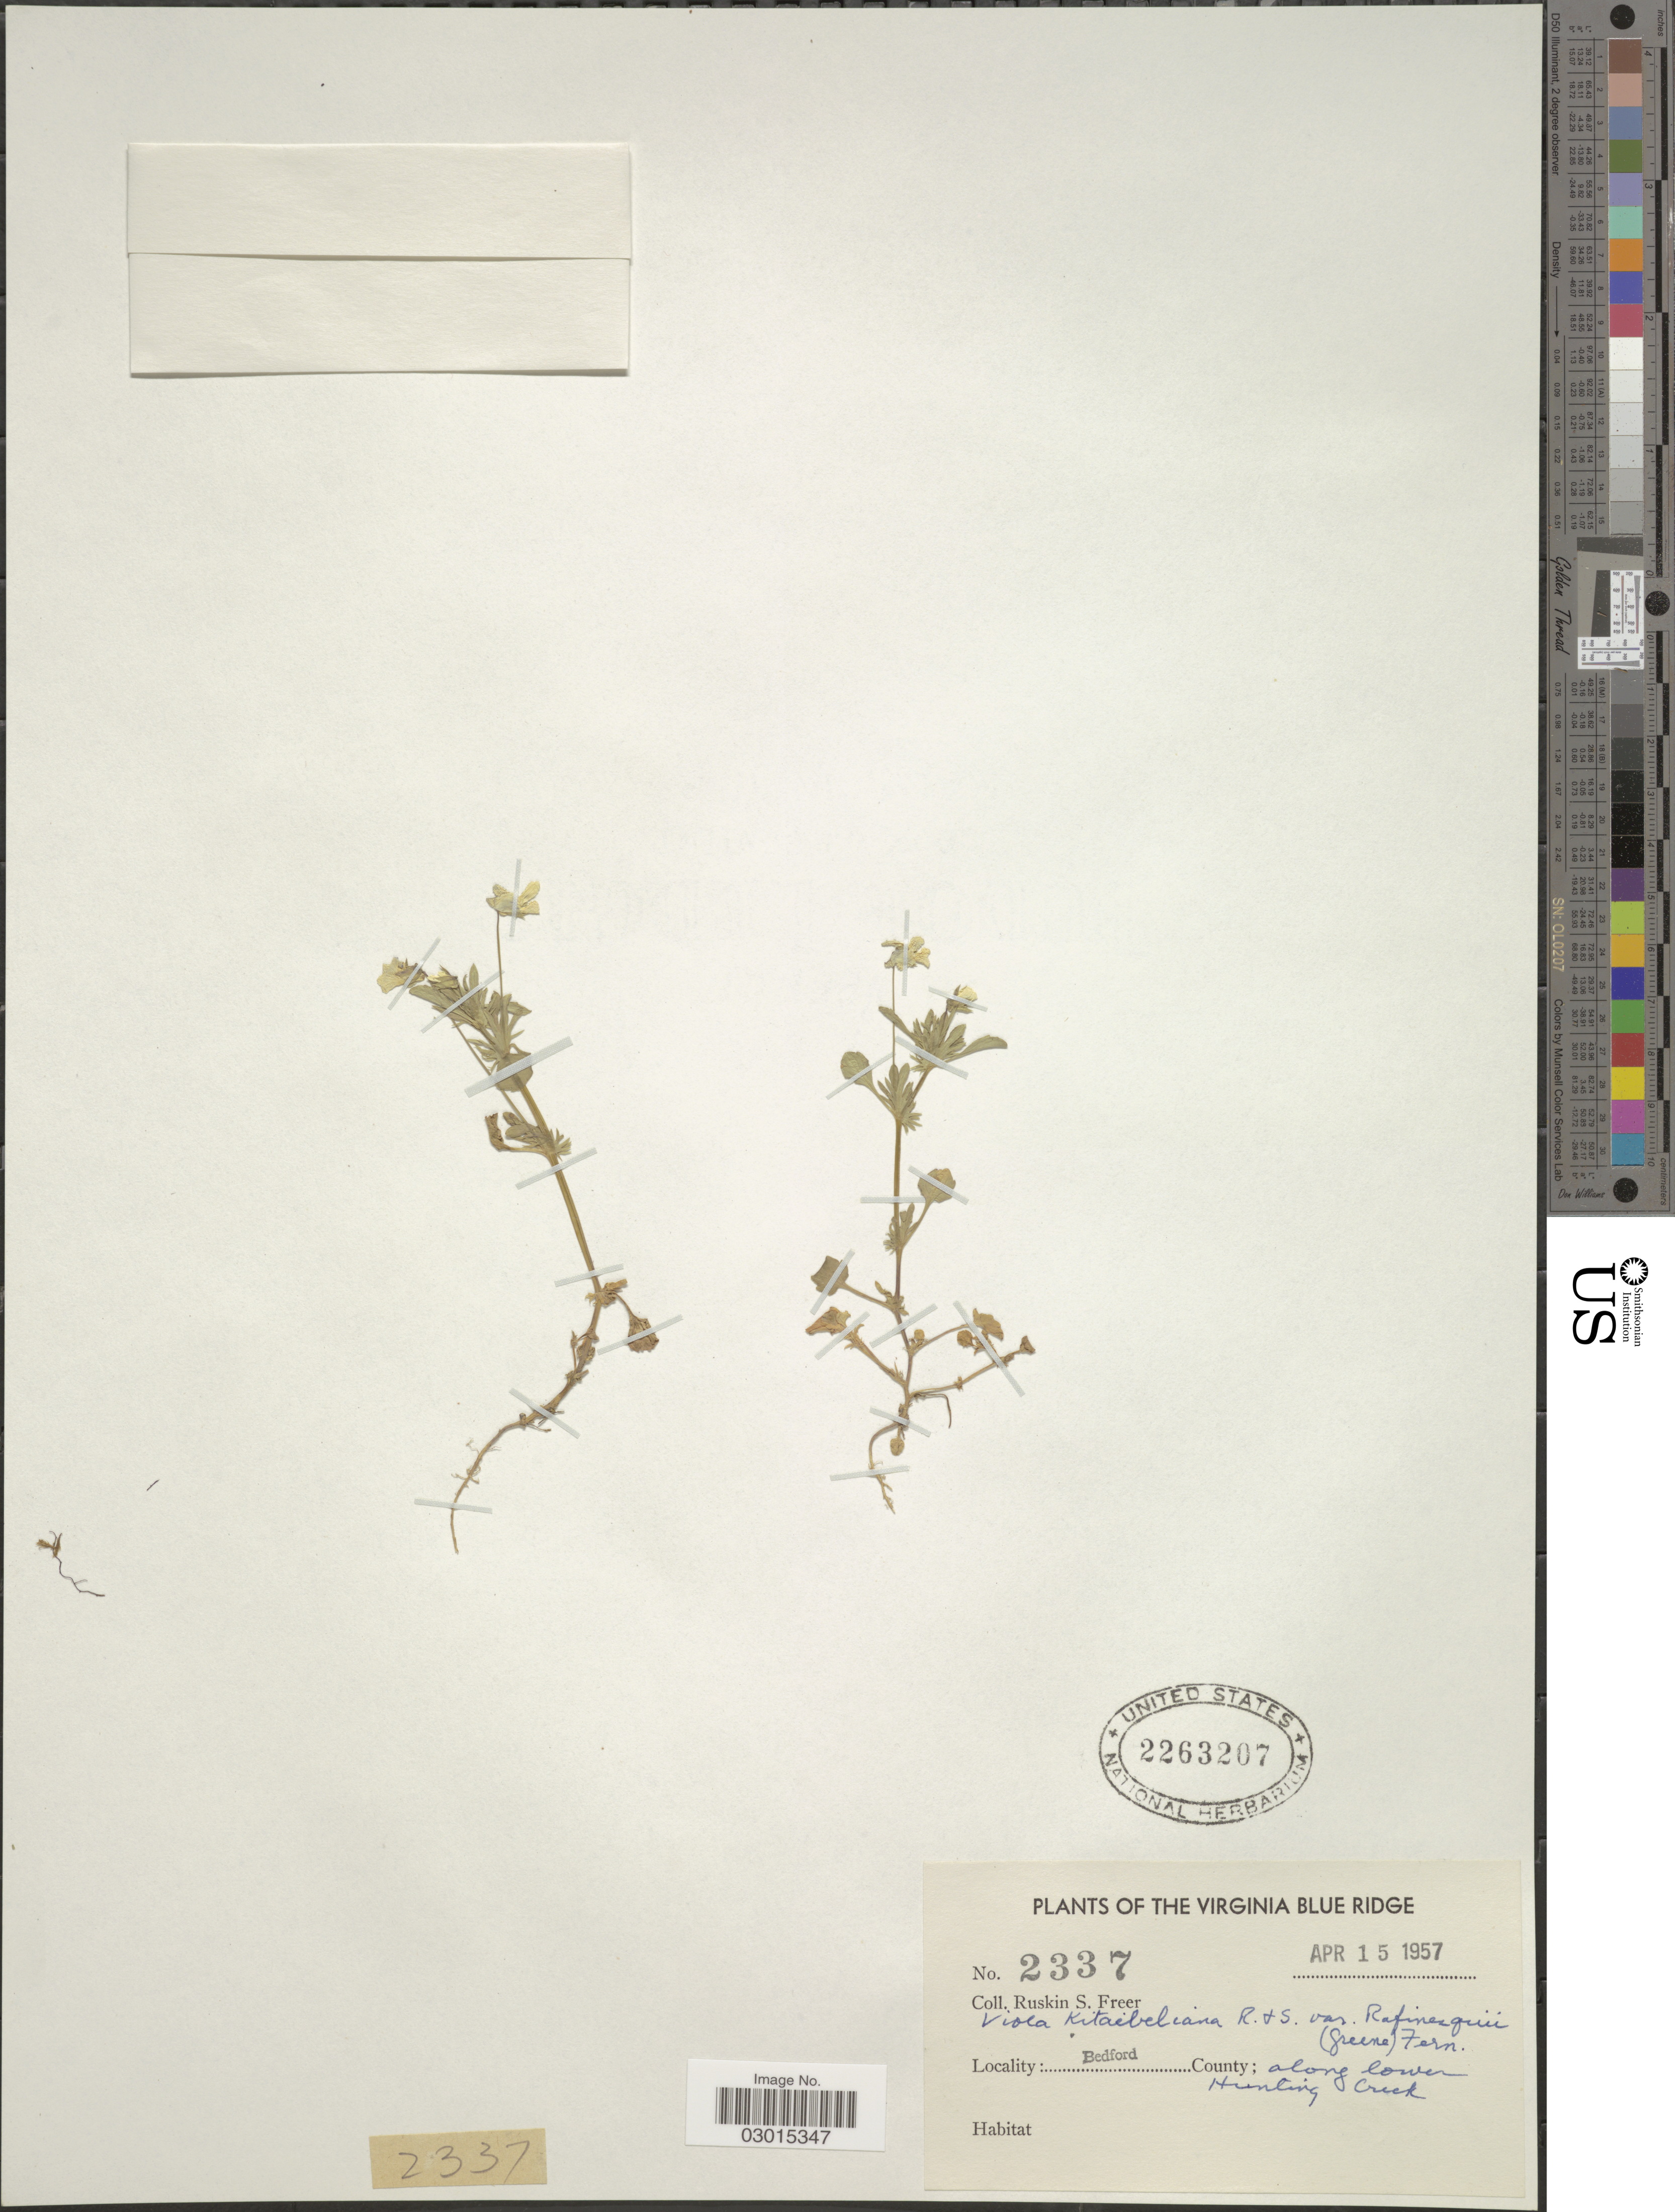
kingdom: Plantae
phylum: Tracheophyta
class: Magnoliopsida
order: Malpighiales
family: Violaceae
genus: Viola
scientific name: Viola kitaibeliana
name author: Schult.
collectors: R. Freer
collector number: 2337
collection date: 1957-04-15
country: United States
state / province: Virginia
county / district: Bedford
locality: Blue Ridge. Bedford County; along lower Hunting Creek.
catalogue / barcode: US 2263207